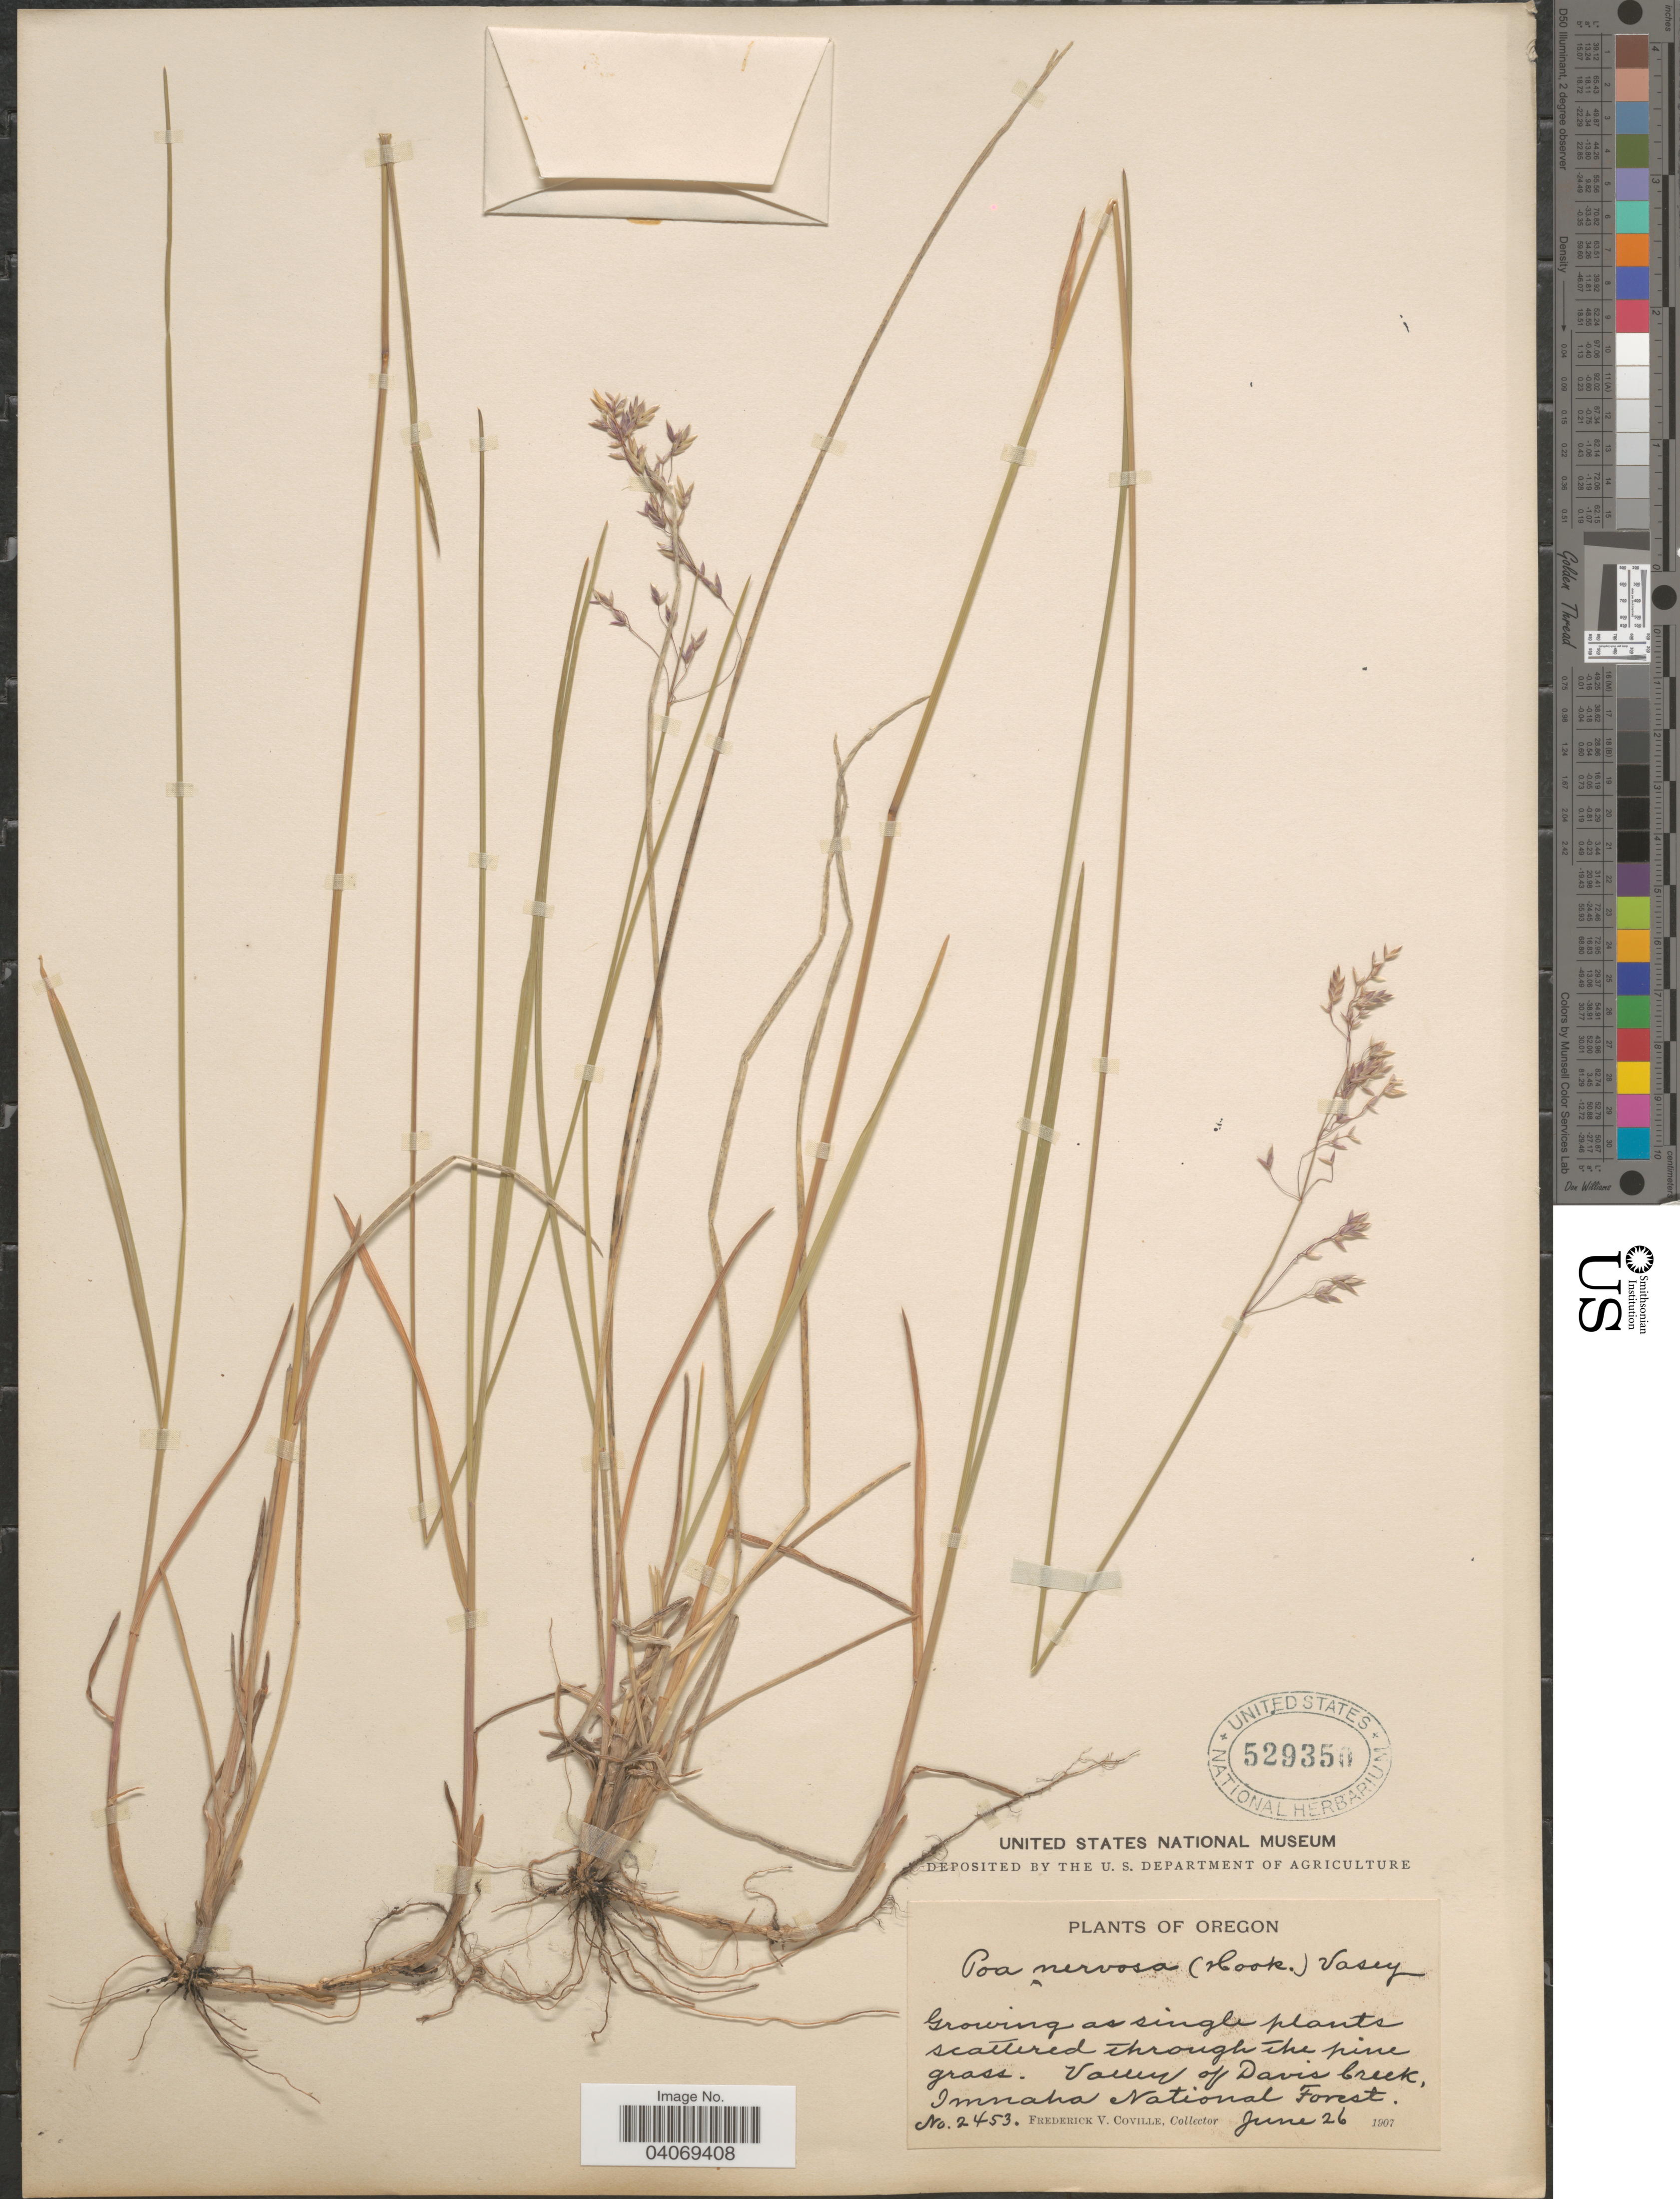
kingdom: Plantae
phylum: Tracheophyta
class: Liliopsida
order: Poales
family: Poaceae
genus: Poa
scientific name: Poa wheeleri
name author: Vasey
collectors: F. V. Coville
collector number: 2453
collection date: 1907-06-26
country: United States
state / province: Oregon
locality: Growing as single plants scattered through the pine grass. Valley of Davis Creek. Imnaha National Forest.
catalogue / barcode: US 529350